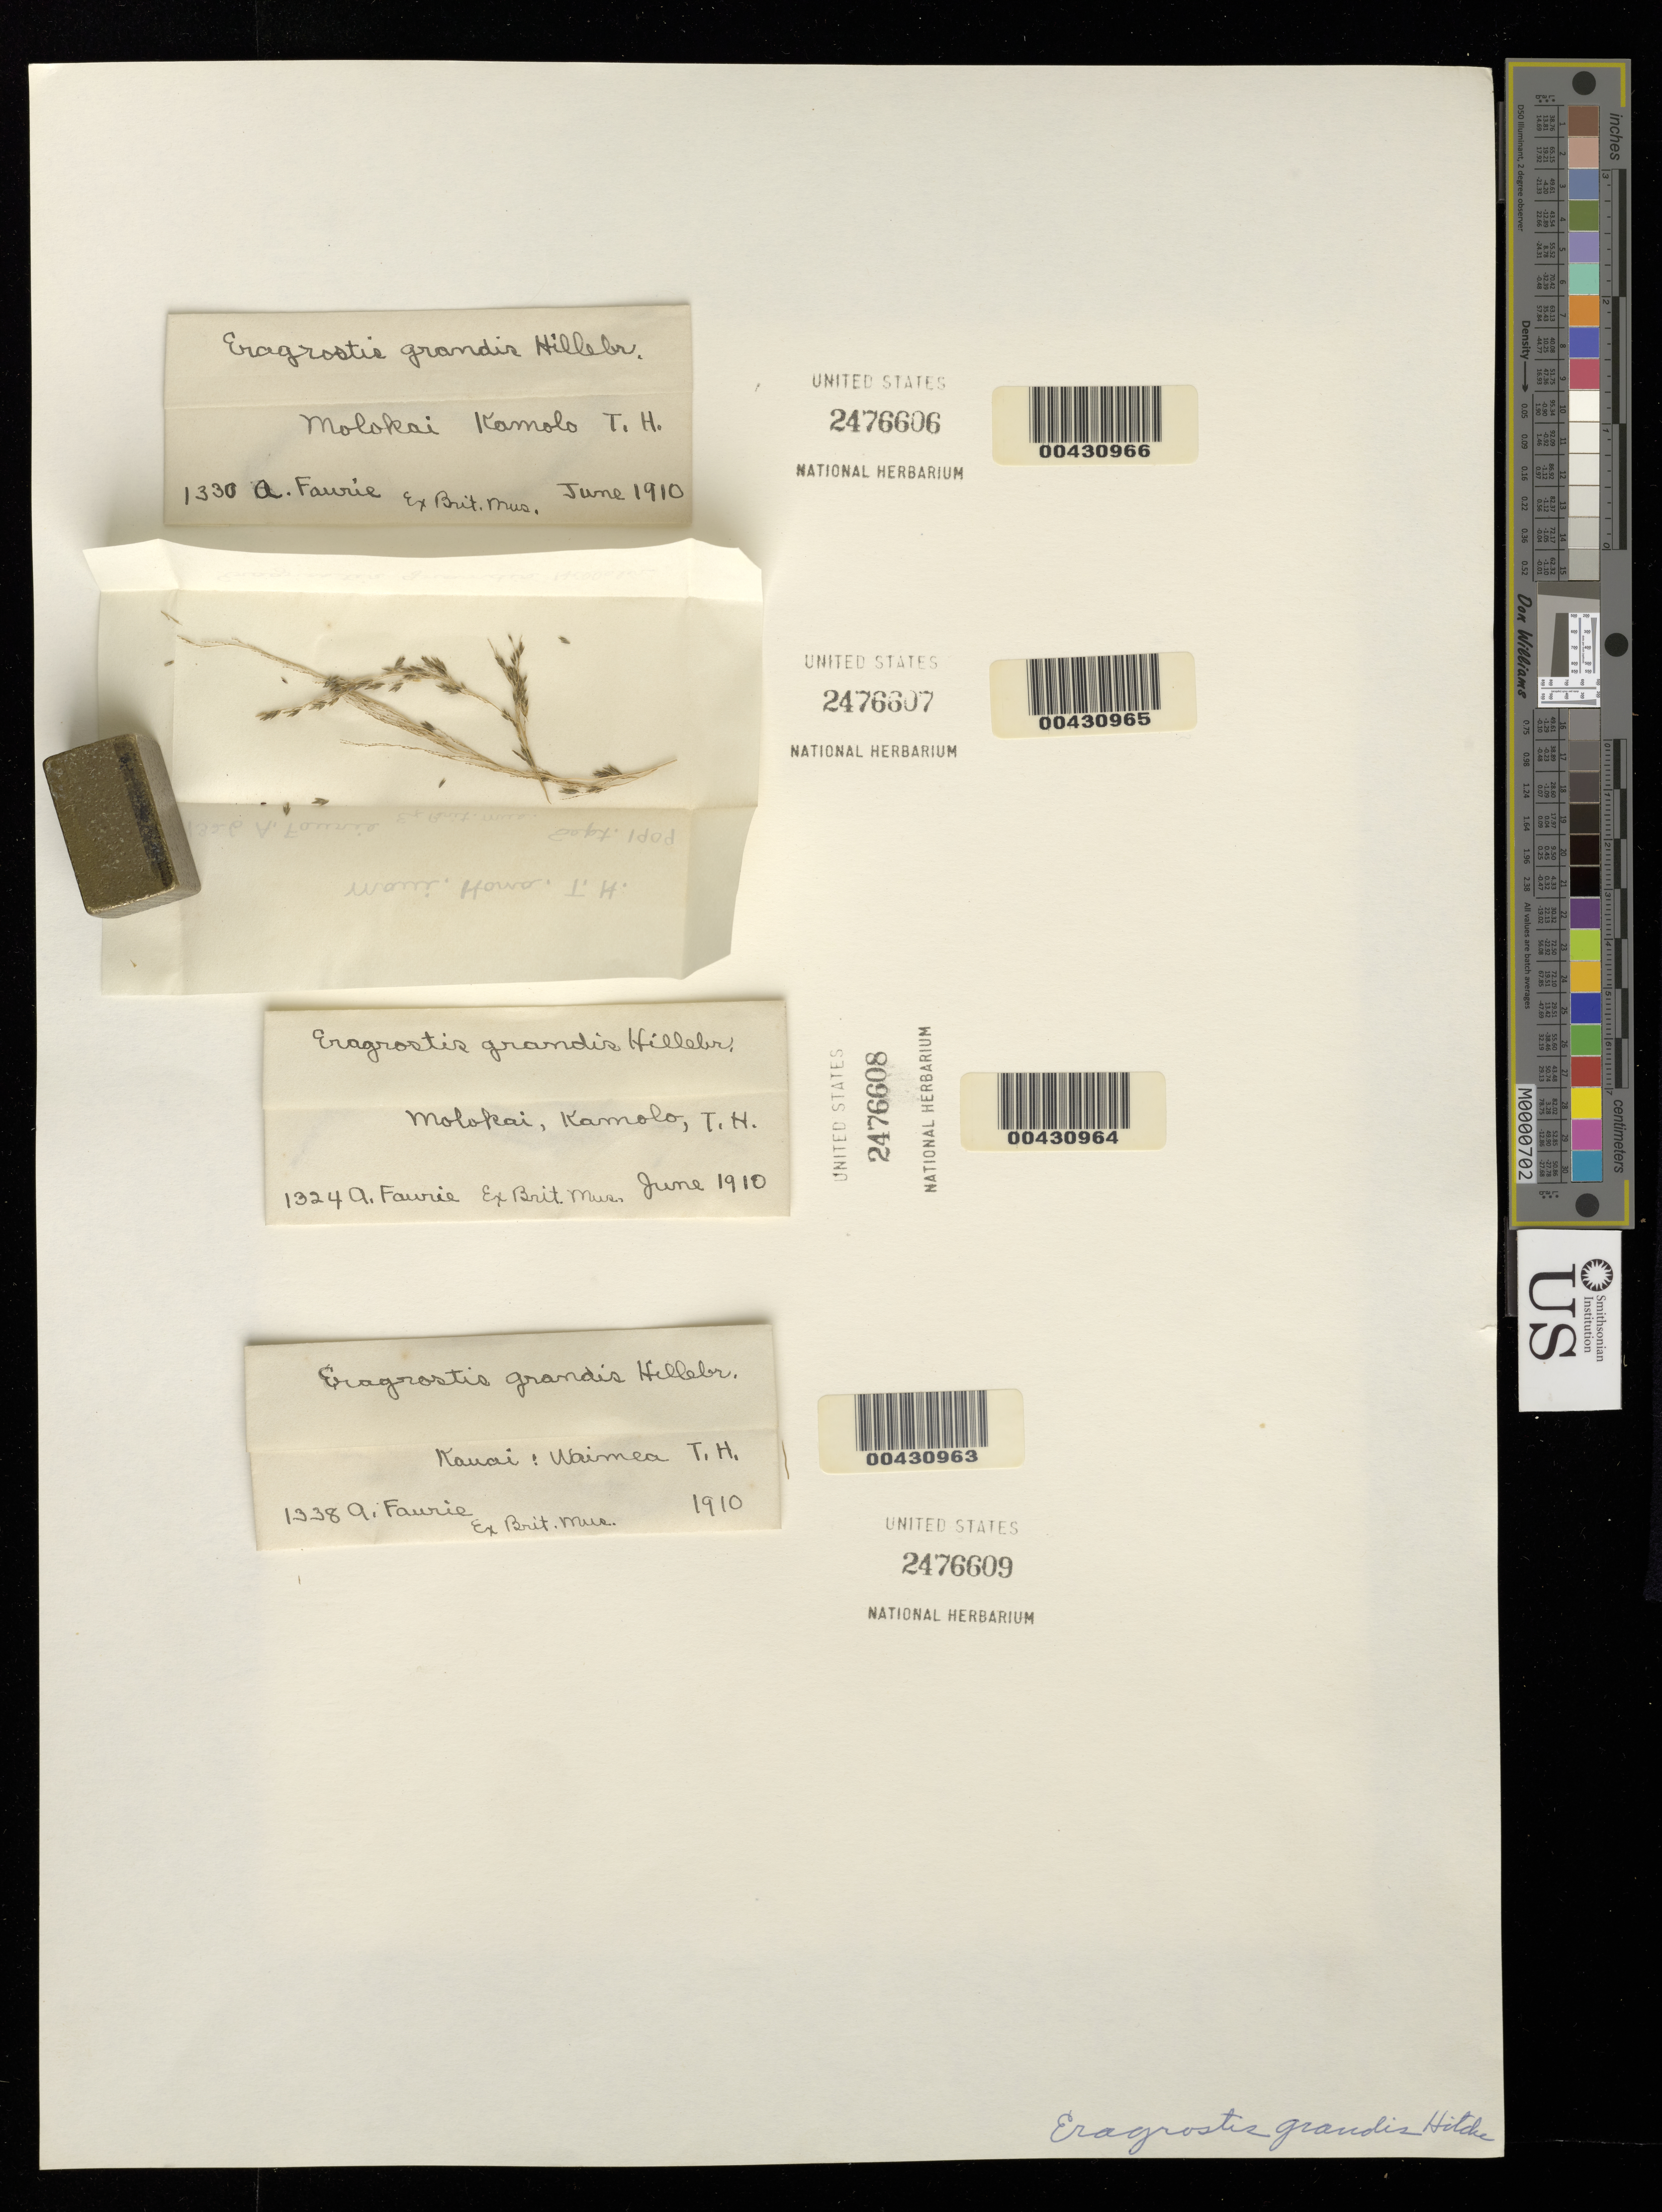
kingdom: Plantae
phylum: Tracheophyta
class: Liliopsida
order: Poales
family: Poaceae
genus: Eragrostis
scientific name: Eragrostis grandis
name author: Hillebr.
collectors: A. Faurie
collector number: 1326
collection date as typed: Sep 1909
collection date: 1909-09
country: United States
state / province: Hawaii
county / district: Maui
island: Maui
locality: Hana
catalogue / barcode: US 2476607